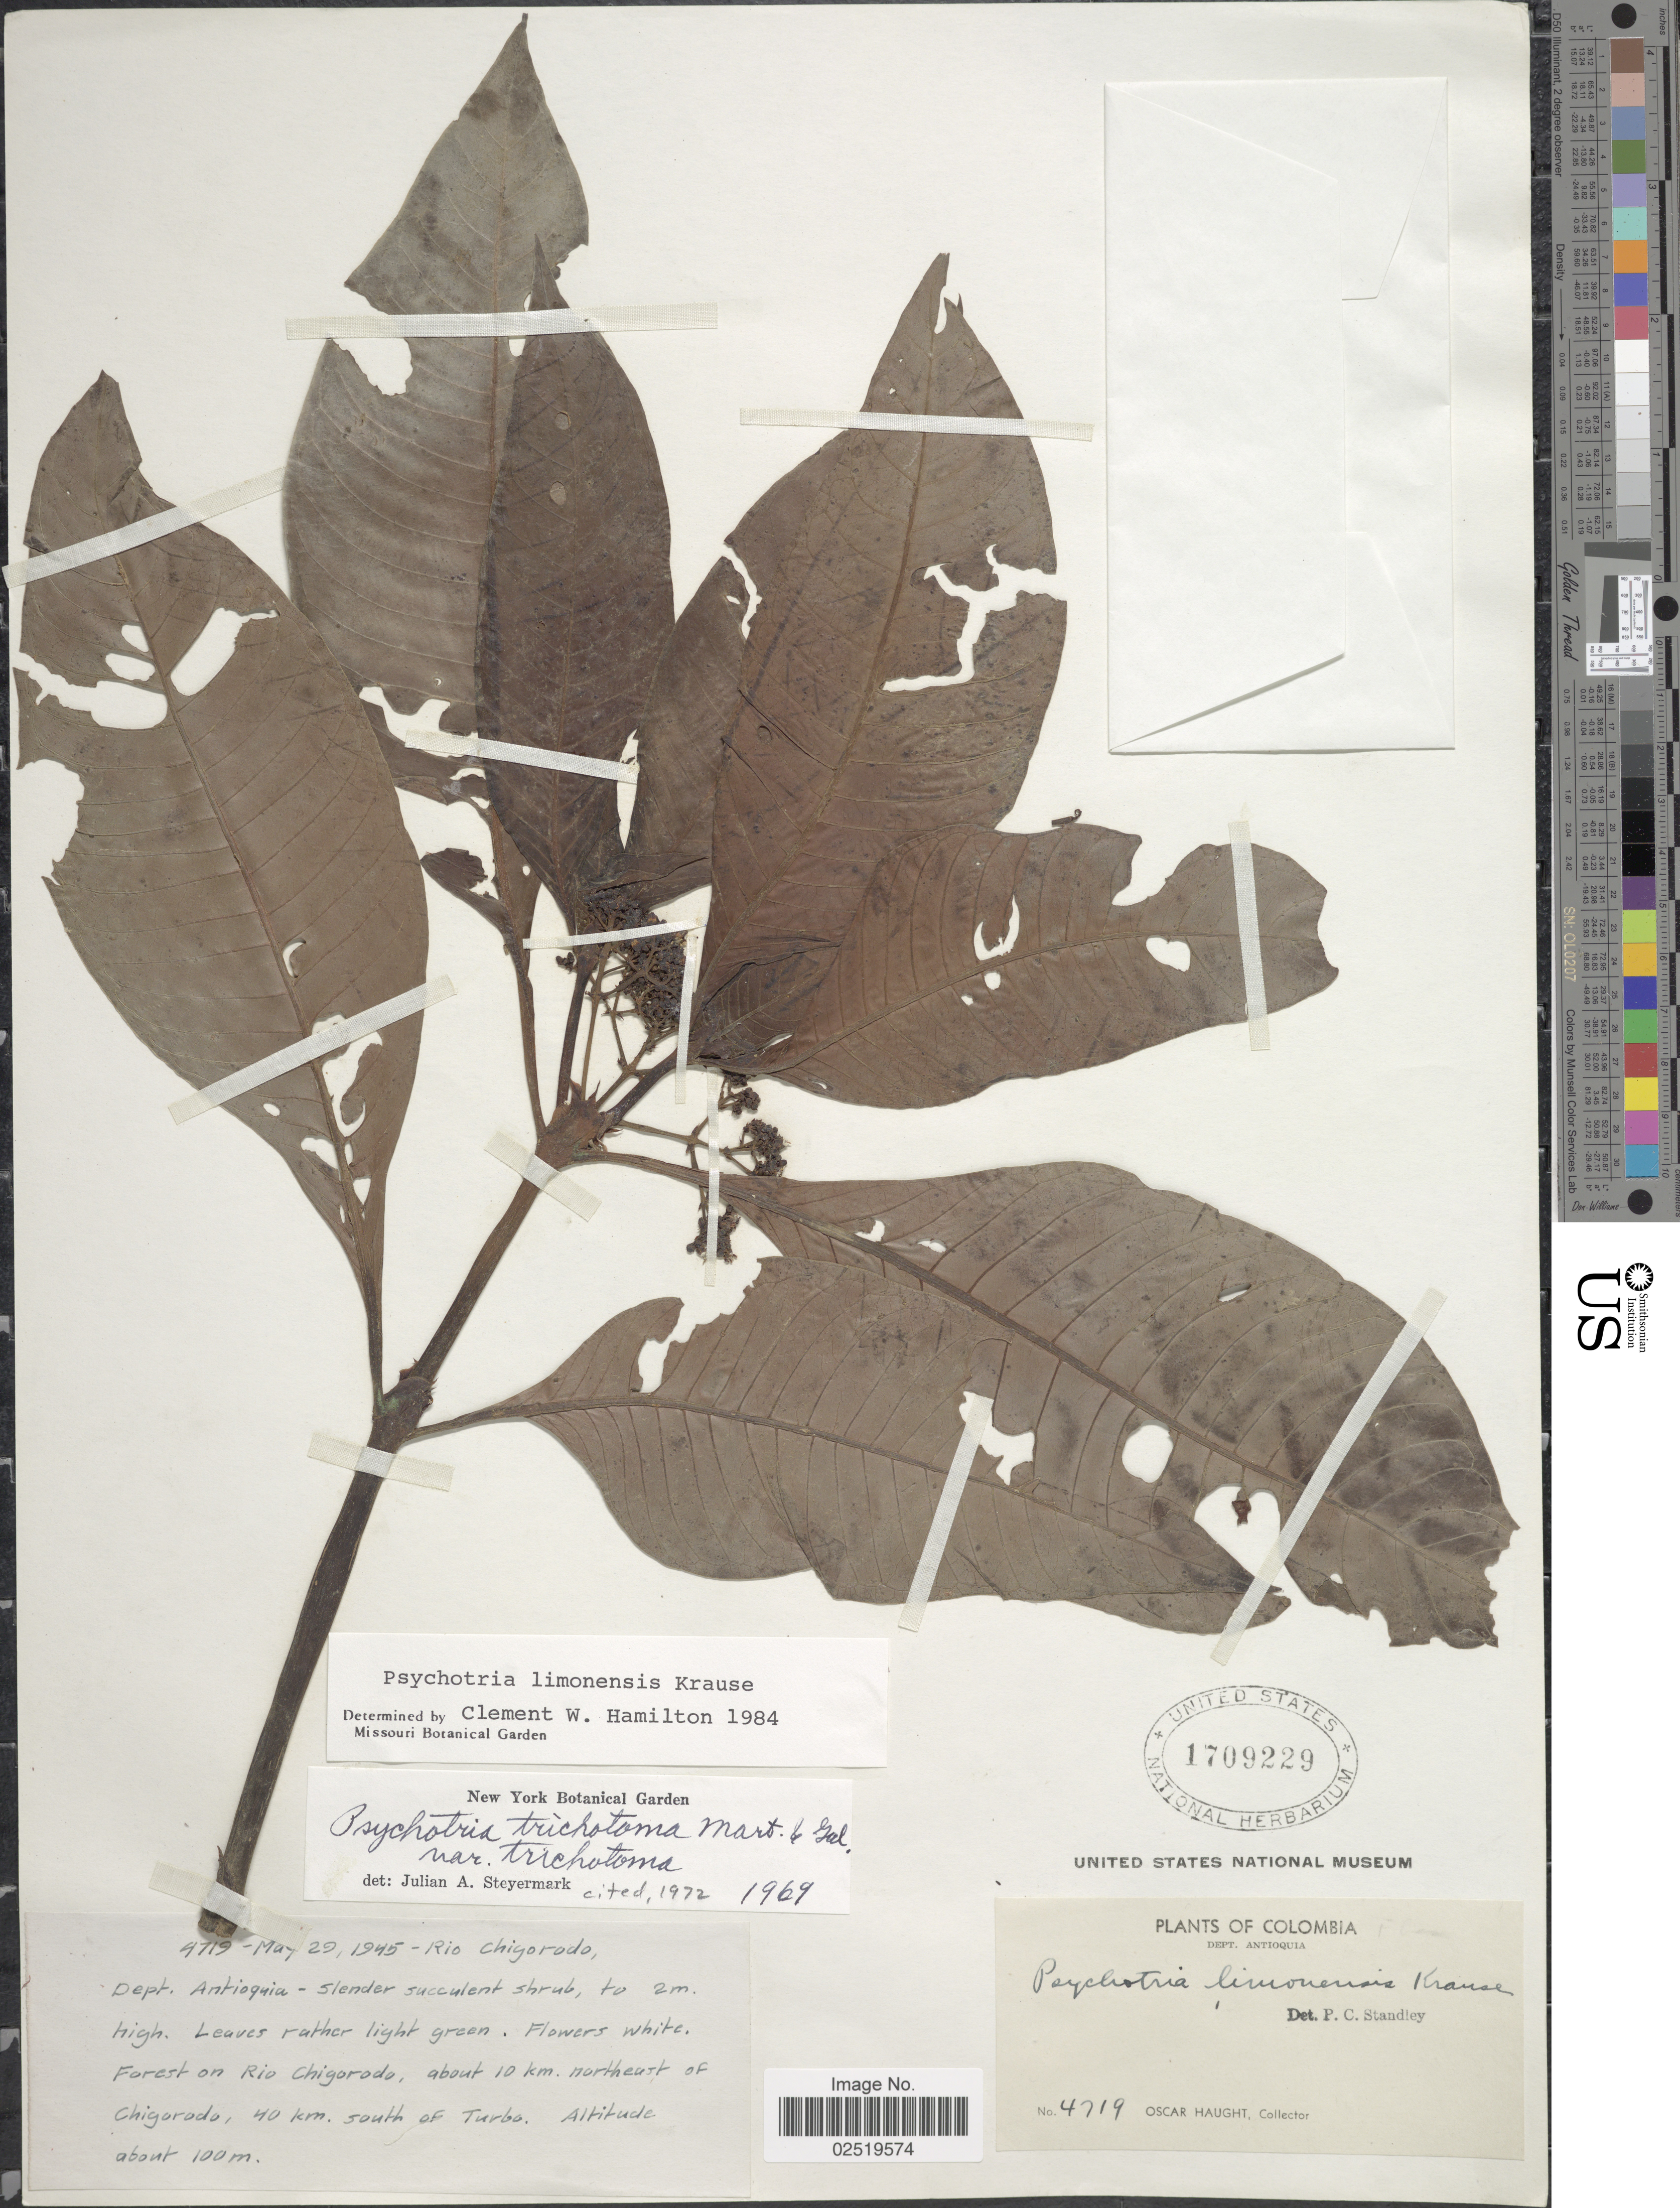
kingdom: Plantae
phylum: Tracheophyta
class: Magnoliopsida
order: Gentianales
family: Rubiaceae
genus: Psychotria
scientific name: Psychotria limonensis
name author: K. Krause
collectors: O. L. Haught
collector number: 4719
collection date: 1945-05-29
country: Colombia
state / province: Antioquia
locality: Rio Chigorodo, Forest on Rio Chigorodo, about 10 km. northeast of Chigorodo, 40 km. south of Turbo.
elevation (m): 100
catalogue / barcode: US 1709229